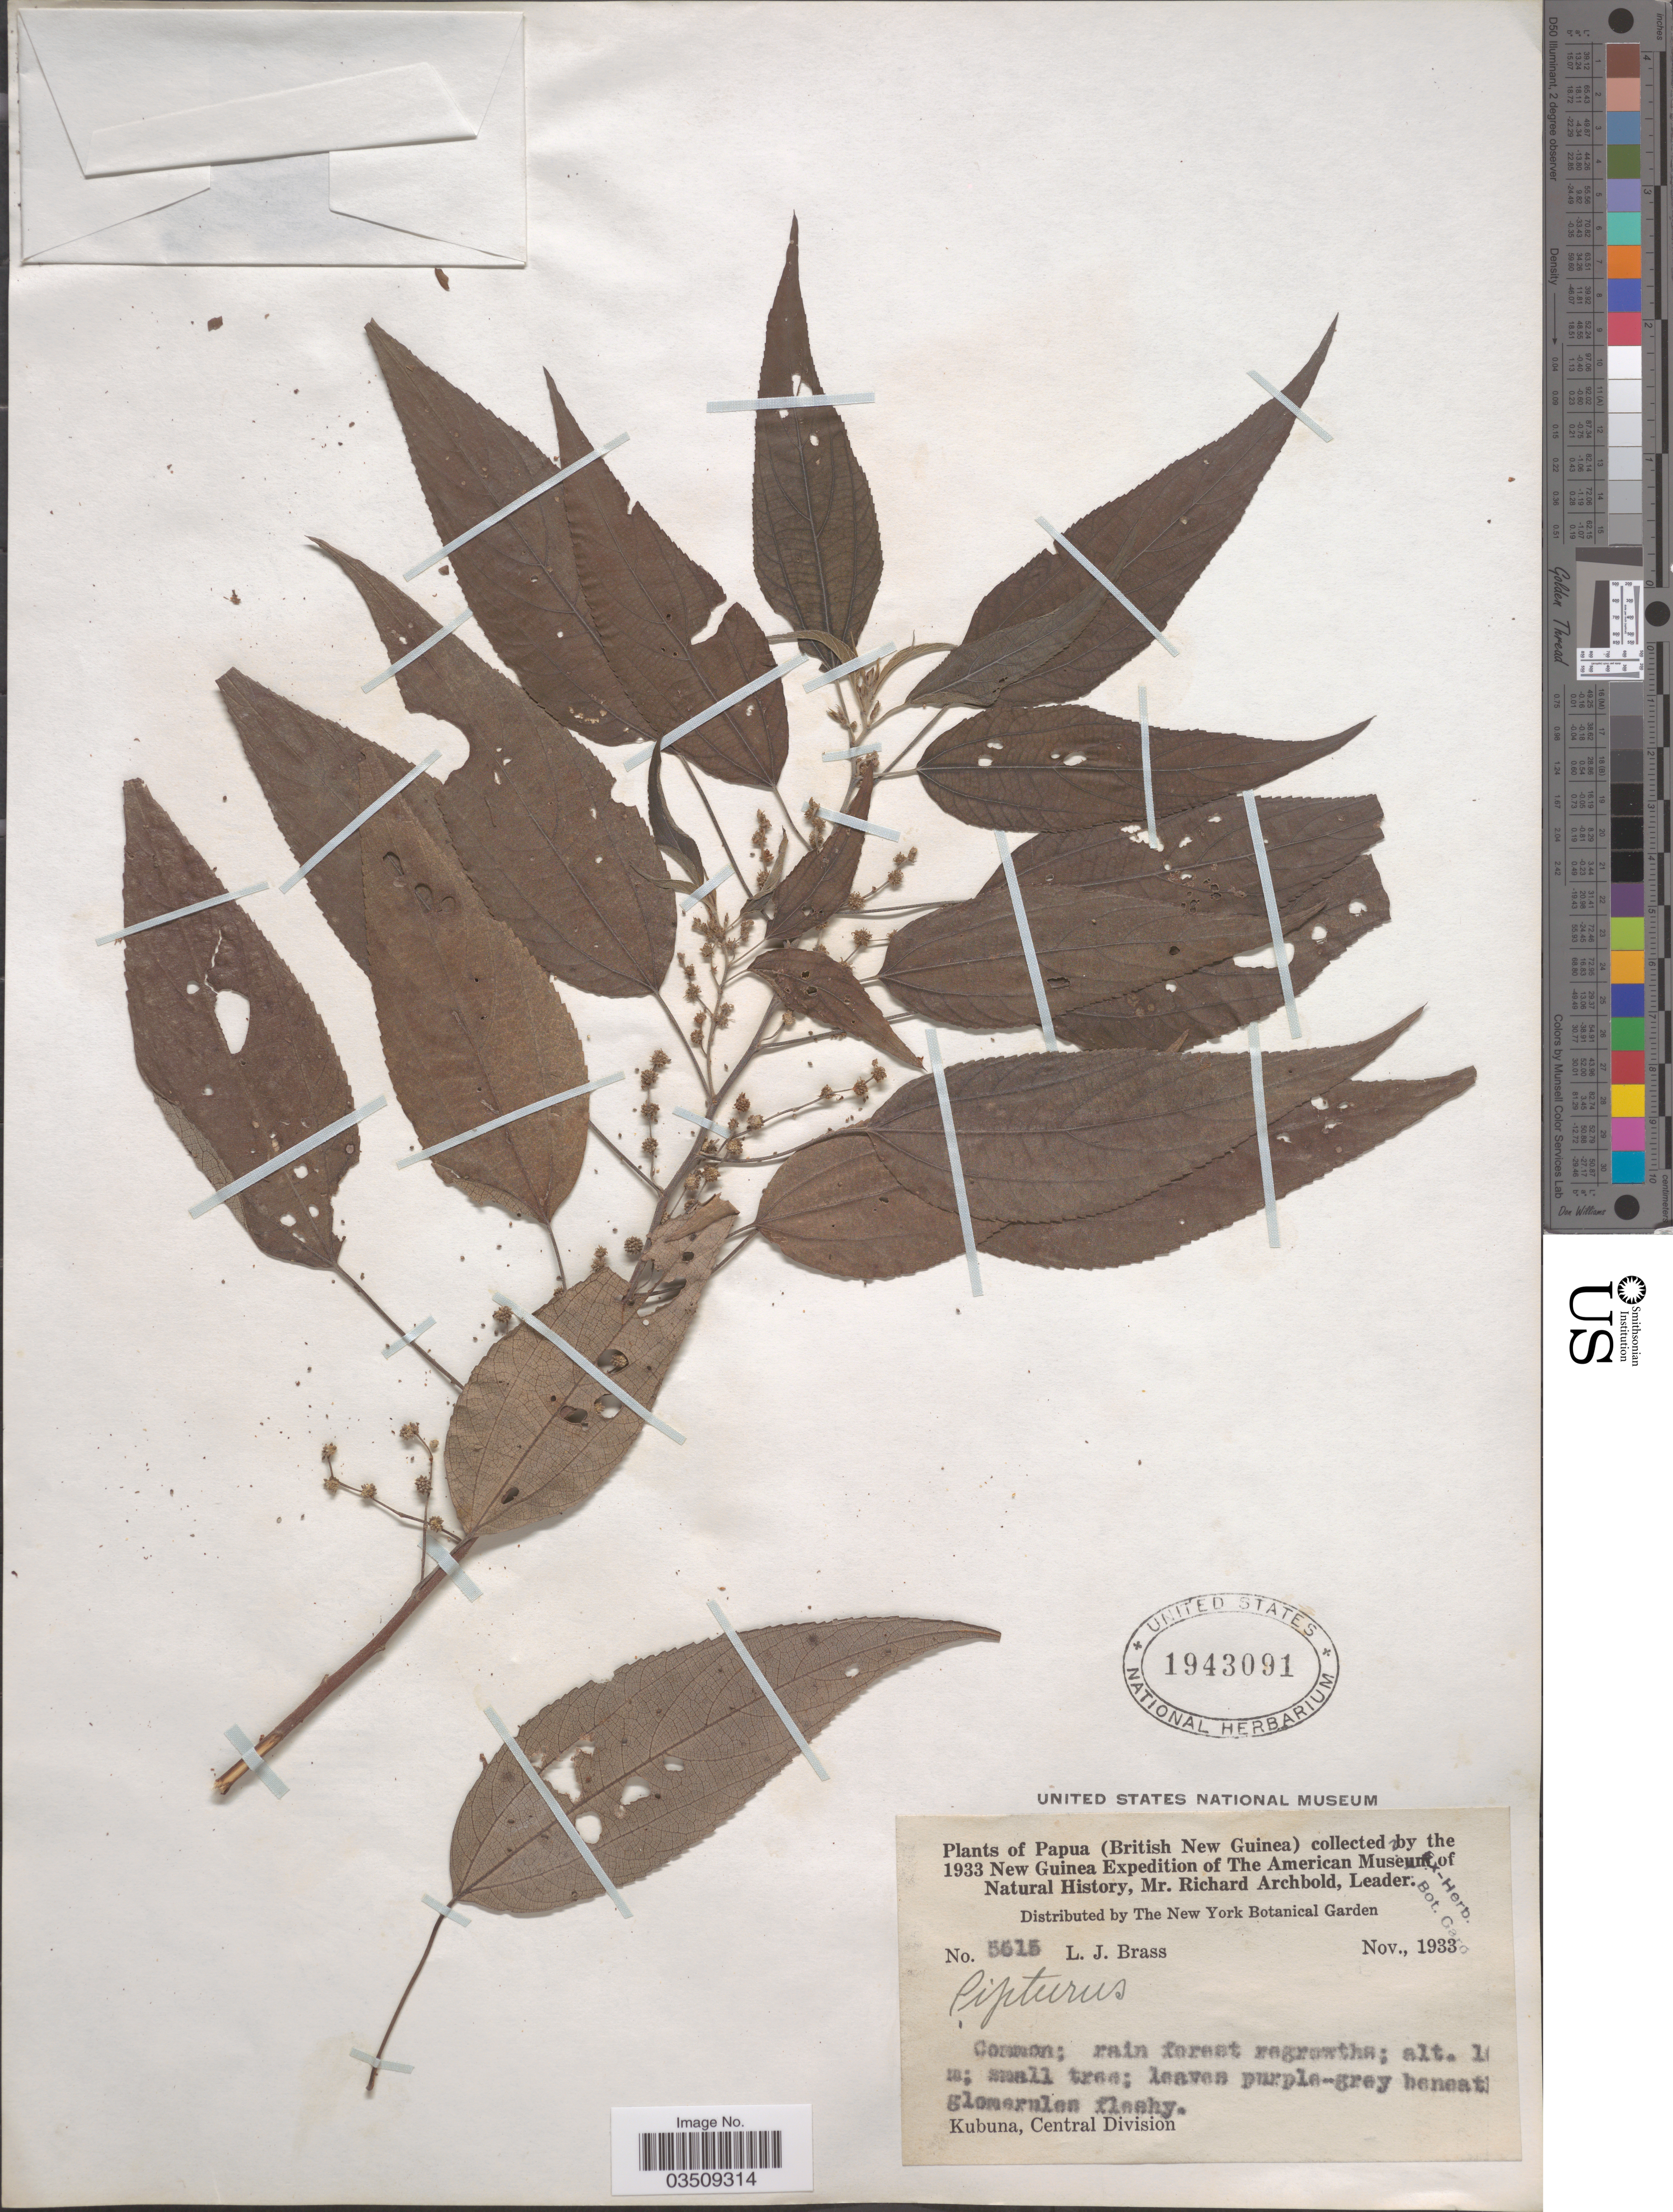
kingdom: Plantae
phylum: Tracheophyta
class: Magnoliopsida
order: Rosales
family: Urticaceae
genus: Pipturus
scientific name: Pipturus sp.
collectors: L. J. Brass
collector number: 5615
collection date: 1933-11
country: Papua New Guinea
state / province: Central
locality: (British New Guinea). Kubuna, Central Division.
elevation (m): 1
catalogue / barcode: US 1943091